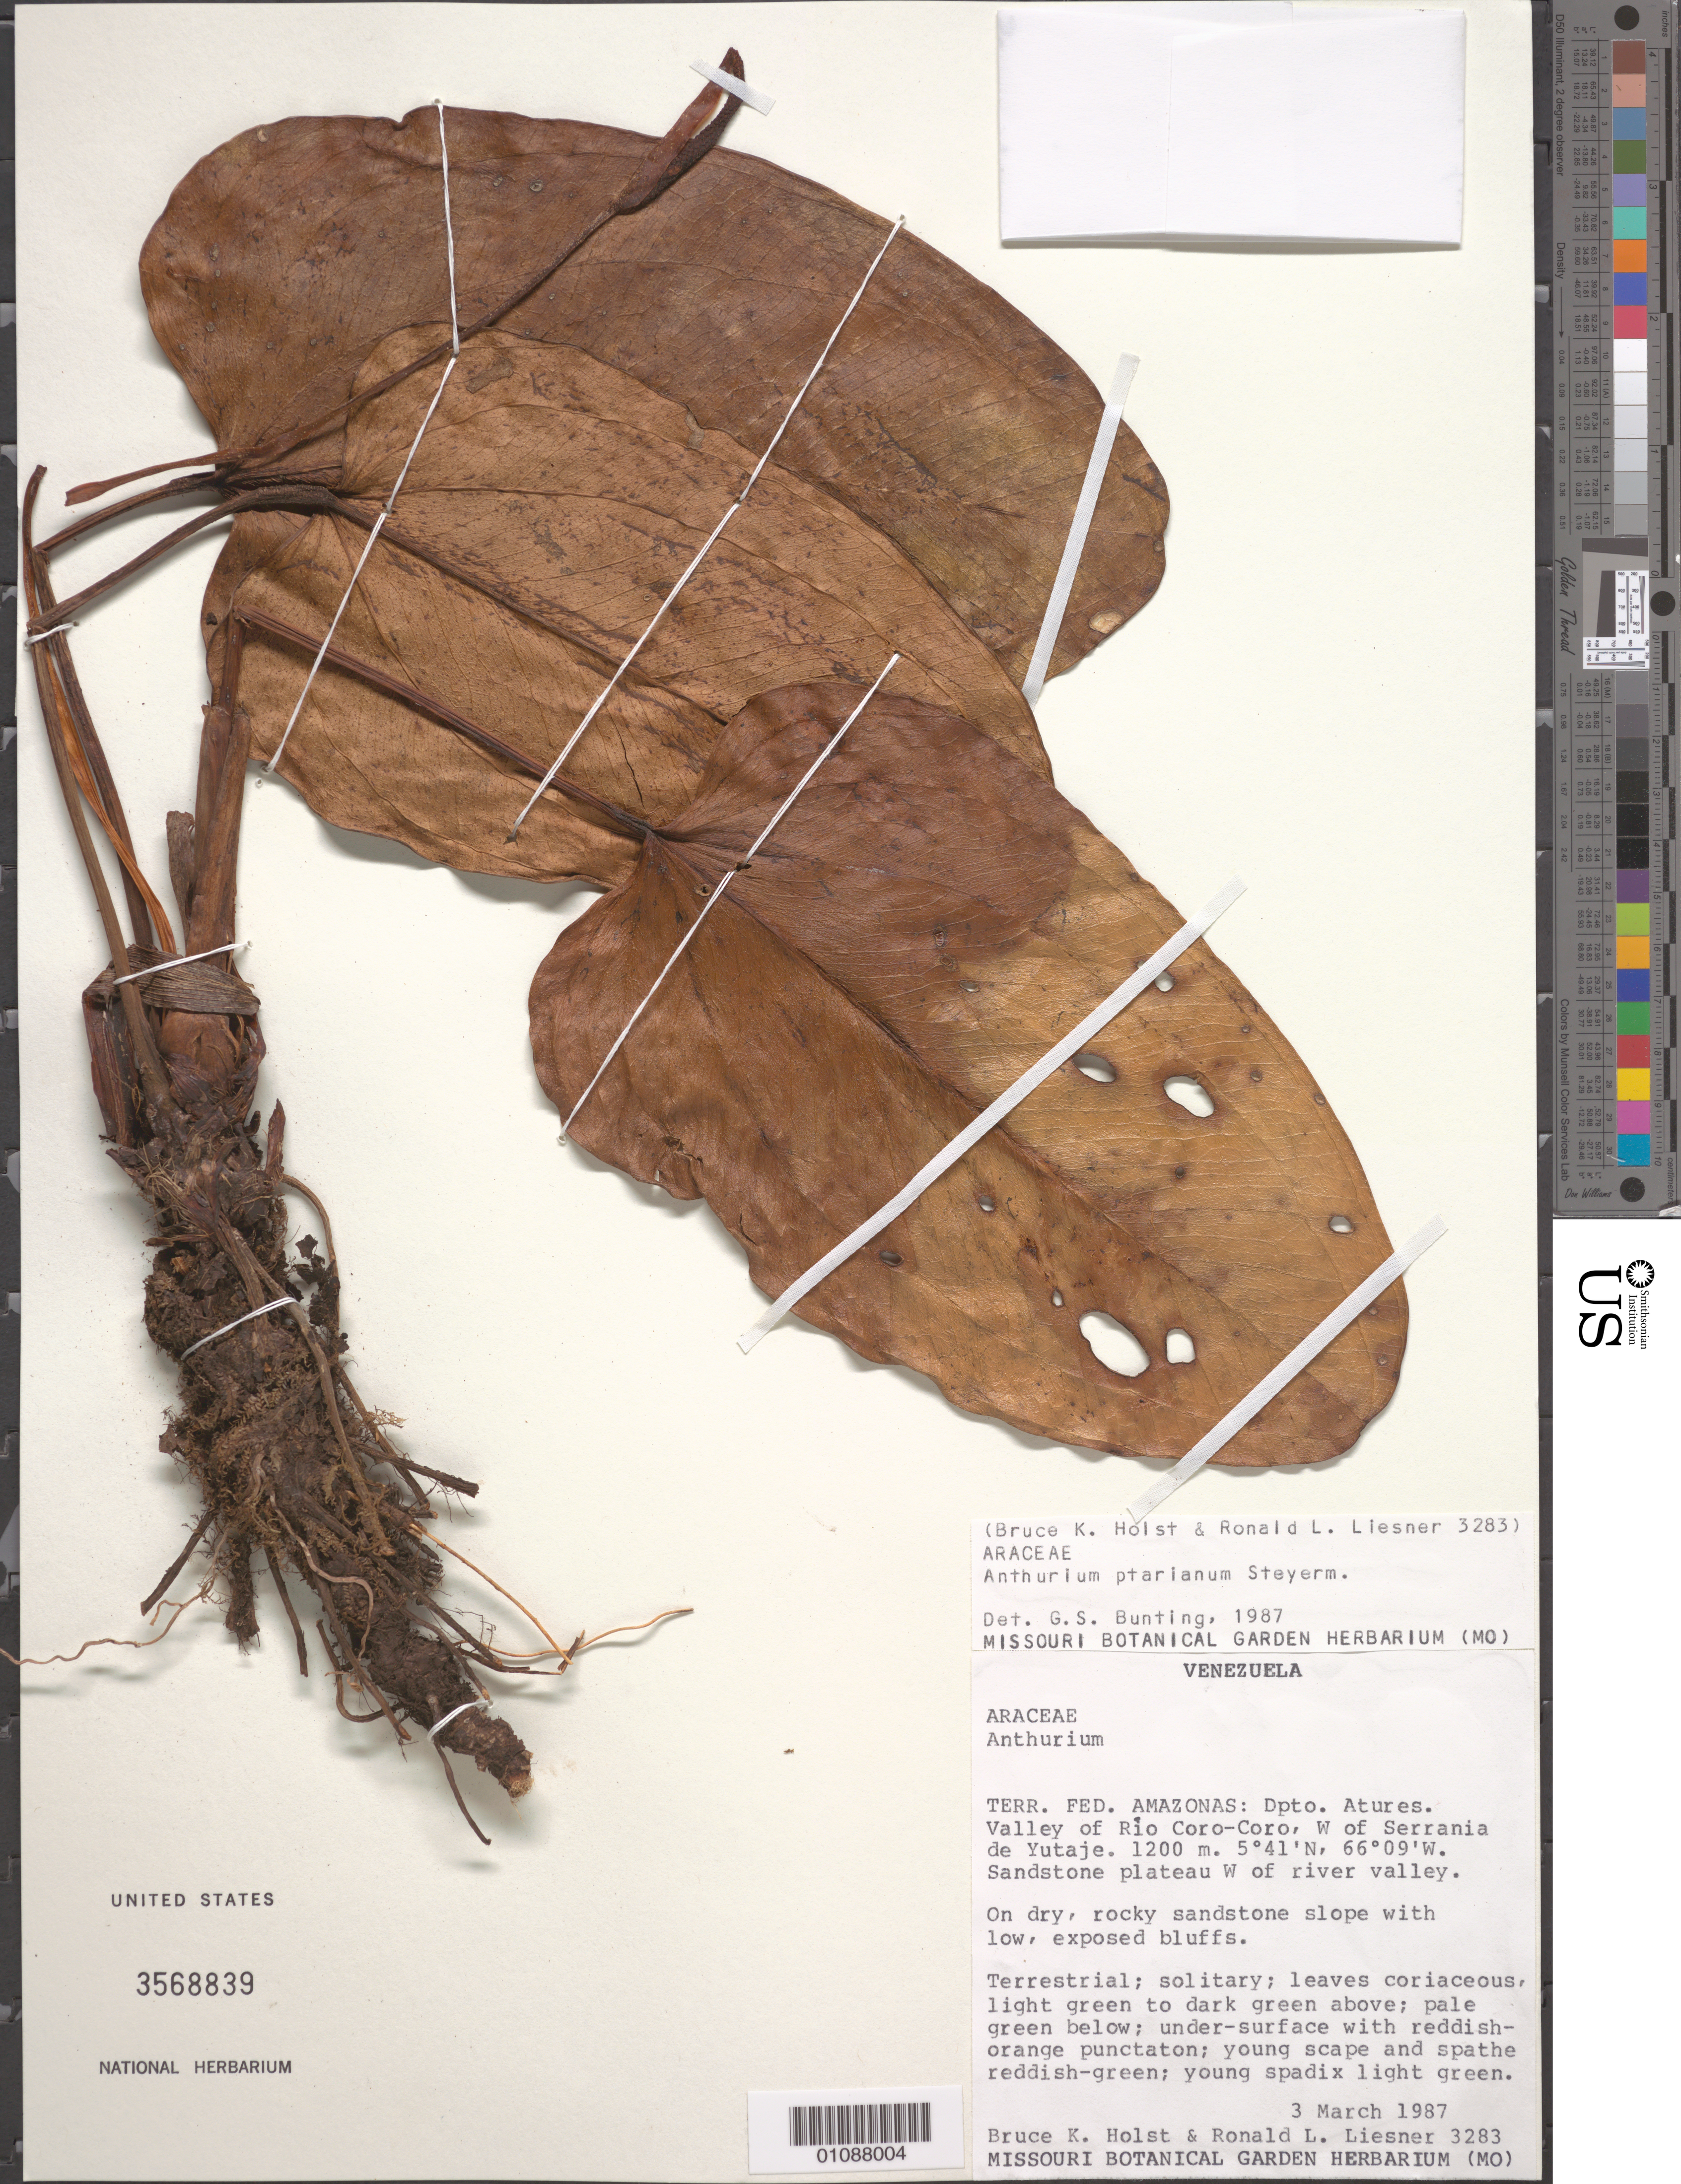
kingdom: Plantae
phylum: Tracheophyta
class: Liliopsida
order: Alismatales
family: Araceae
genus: Anthurium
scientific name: Anthurium ptarianum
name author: Steyerm.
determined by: Bunting, G. S.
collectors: B. Holst & R. L. Liesner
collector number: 3283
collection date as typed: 3-Mar-87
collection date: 1987-03-03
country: Venezuela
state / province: Amazonas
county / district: Atures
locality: Río Coro-Coro valley, W of Serrania de Yutajé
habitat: Dry, rocky sandstone slope with low, exposed bluffs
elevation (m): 1200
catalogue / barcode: US 3568839